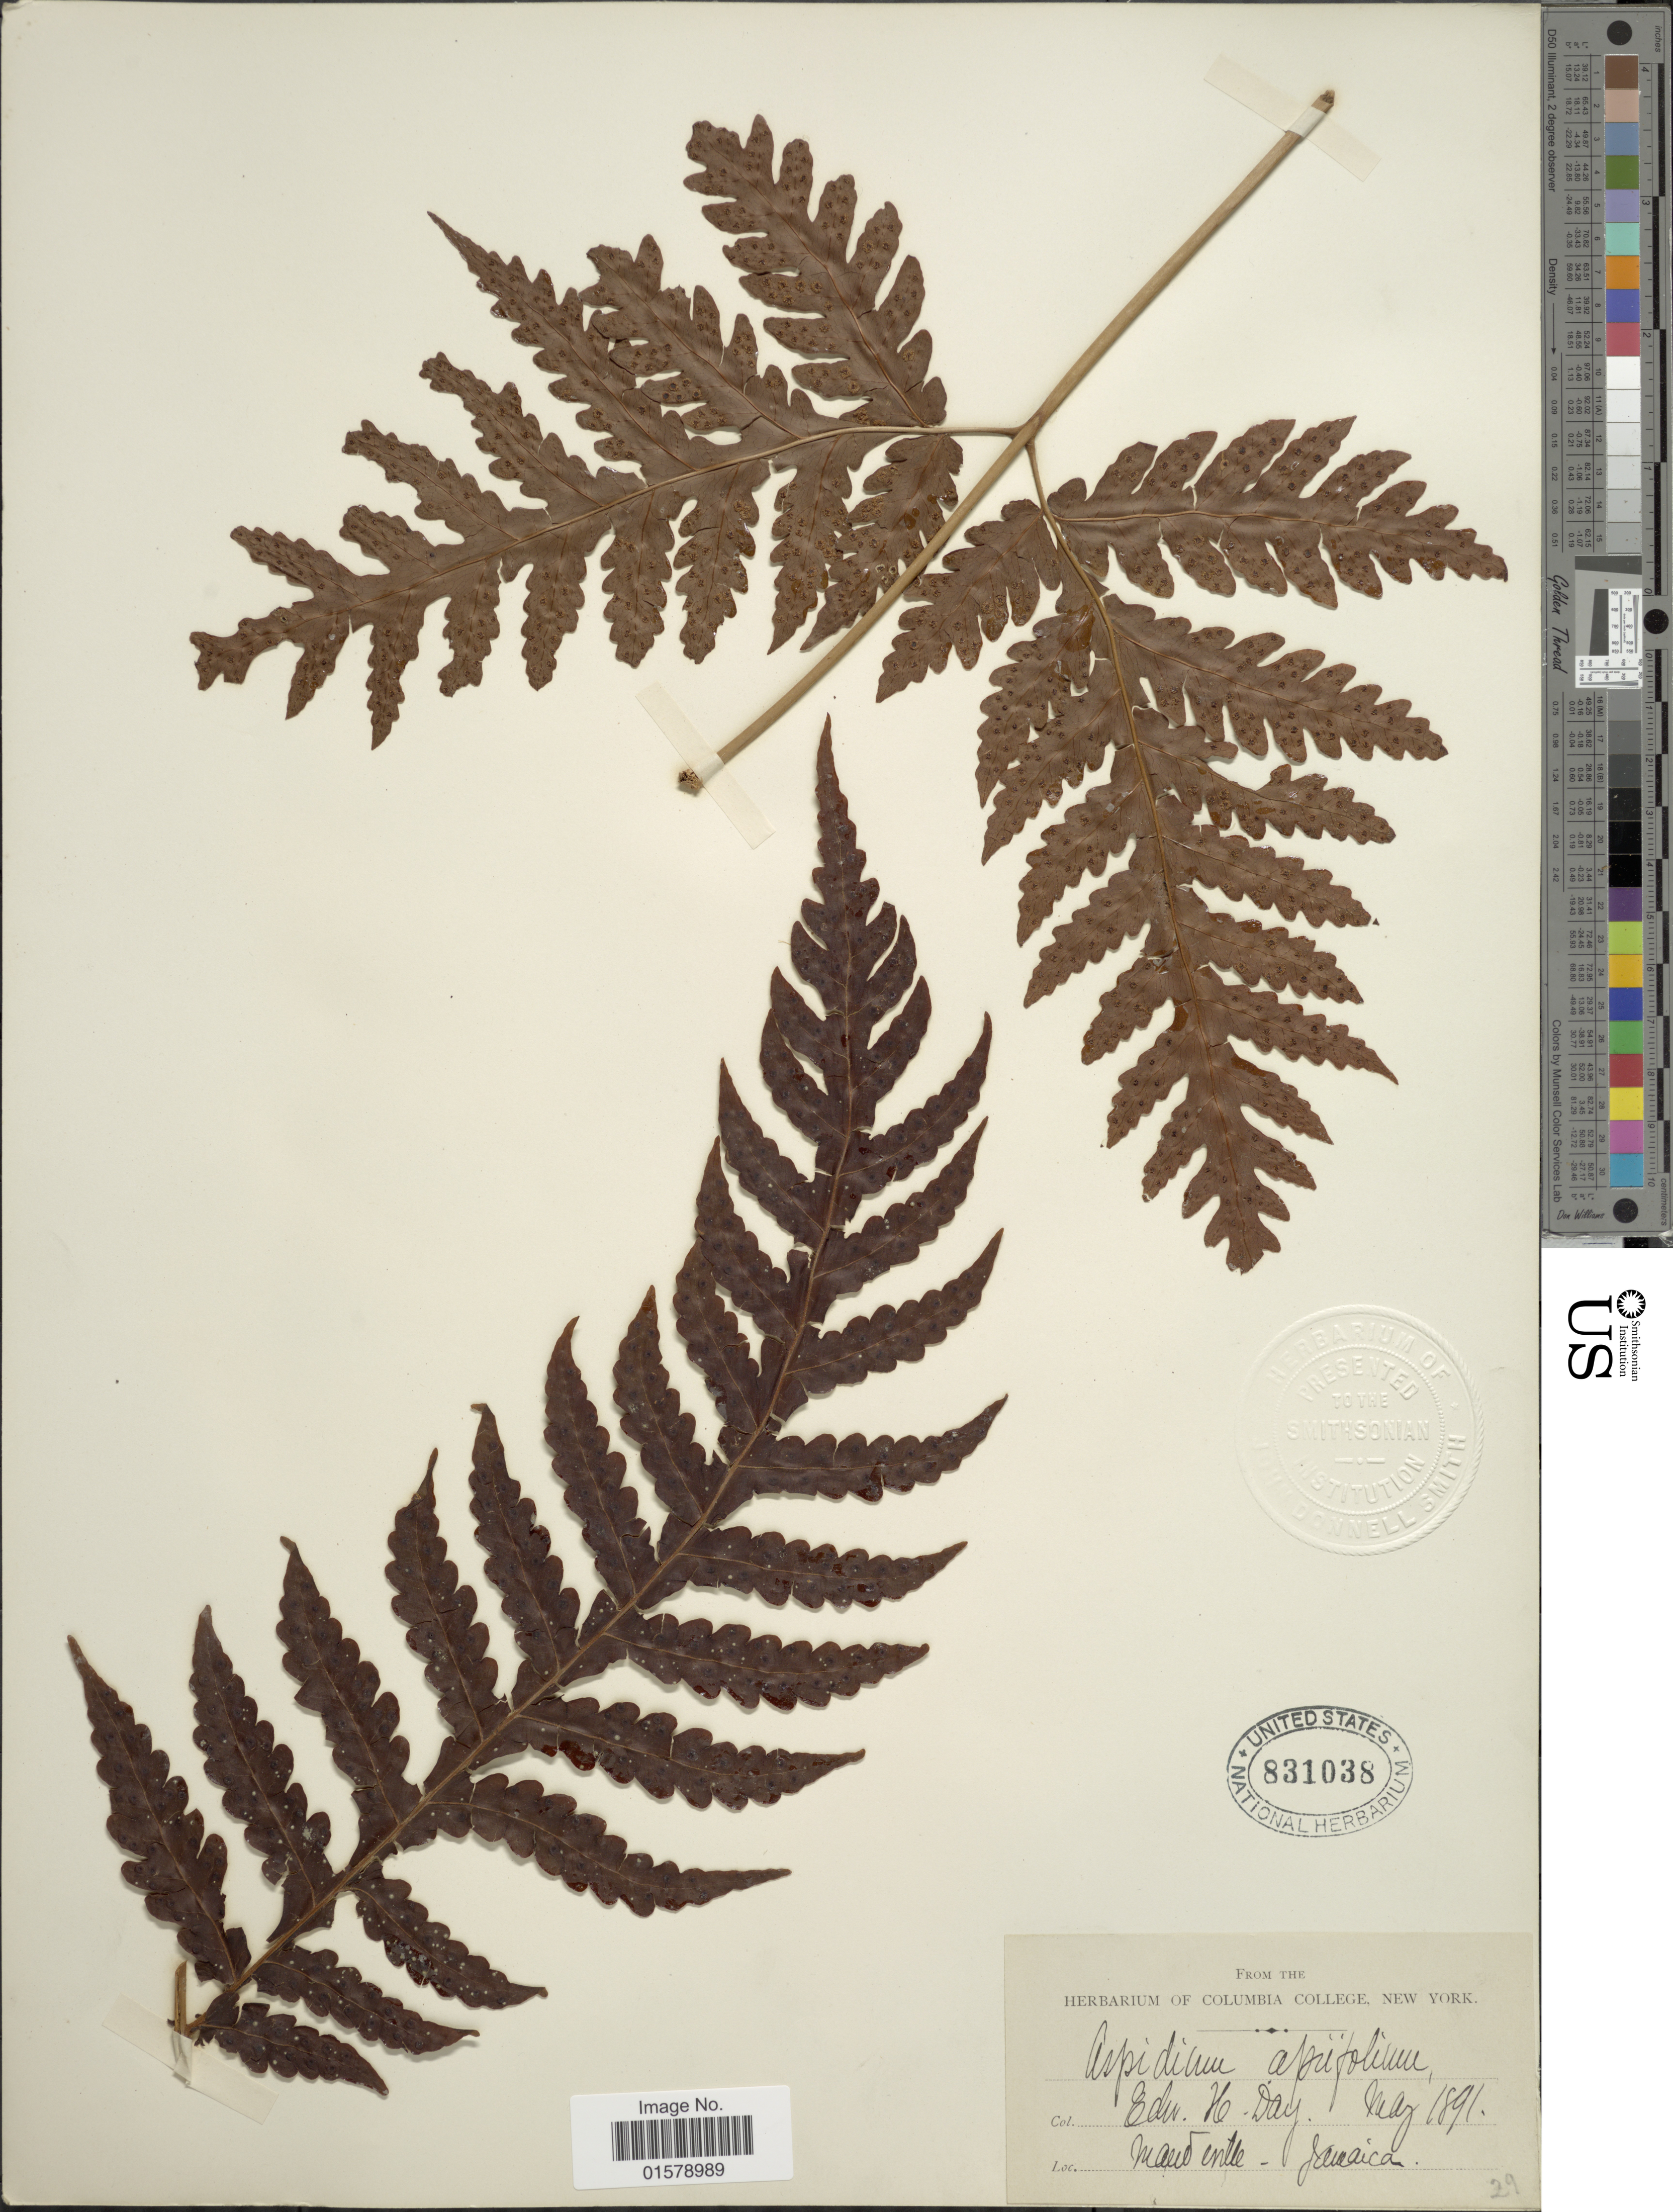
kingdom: Plantae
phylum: Tracheophyta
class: Polypodiopsida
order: Polypodiales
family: Tectariaceae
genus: Tectaria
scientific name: Tectaria apiifolia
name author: (Schkuhr) Copel.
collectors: E. H. Day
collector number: s.n,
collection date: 1891-05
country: Jamaica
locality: Maud entle [interpreted]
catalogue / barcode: US 831038